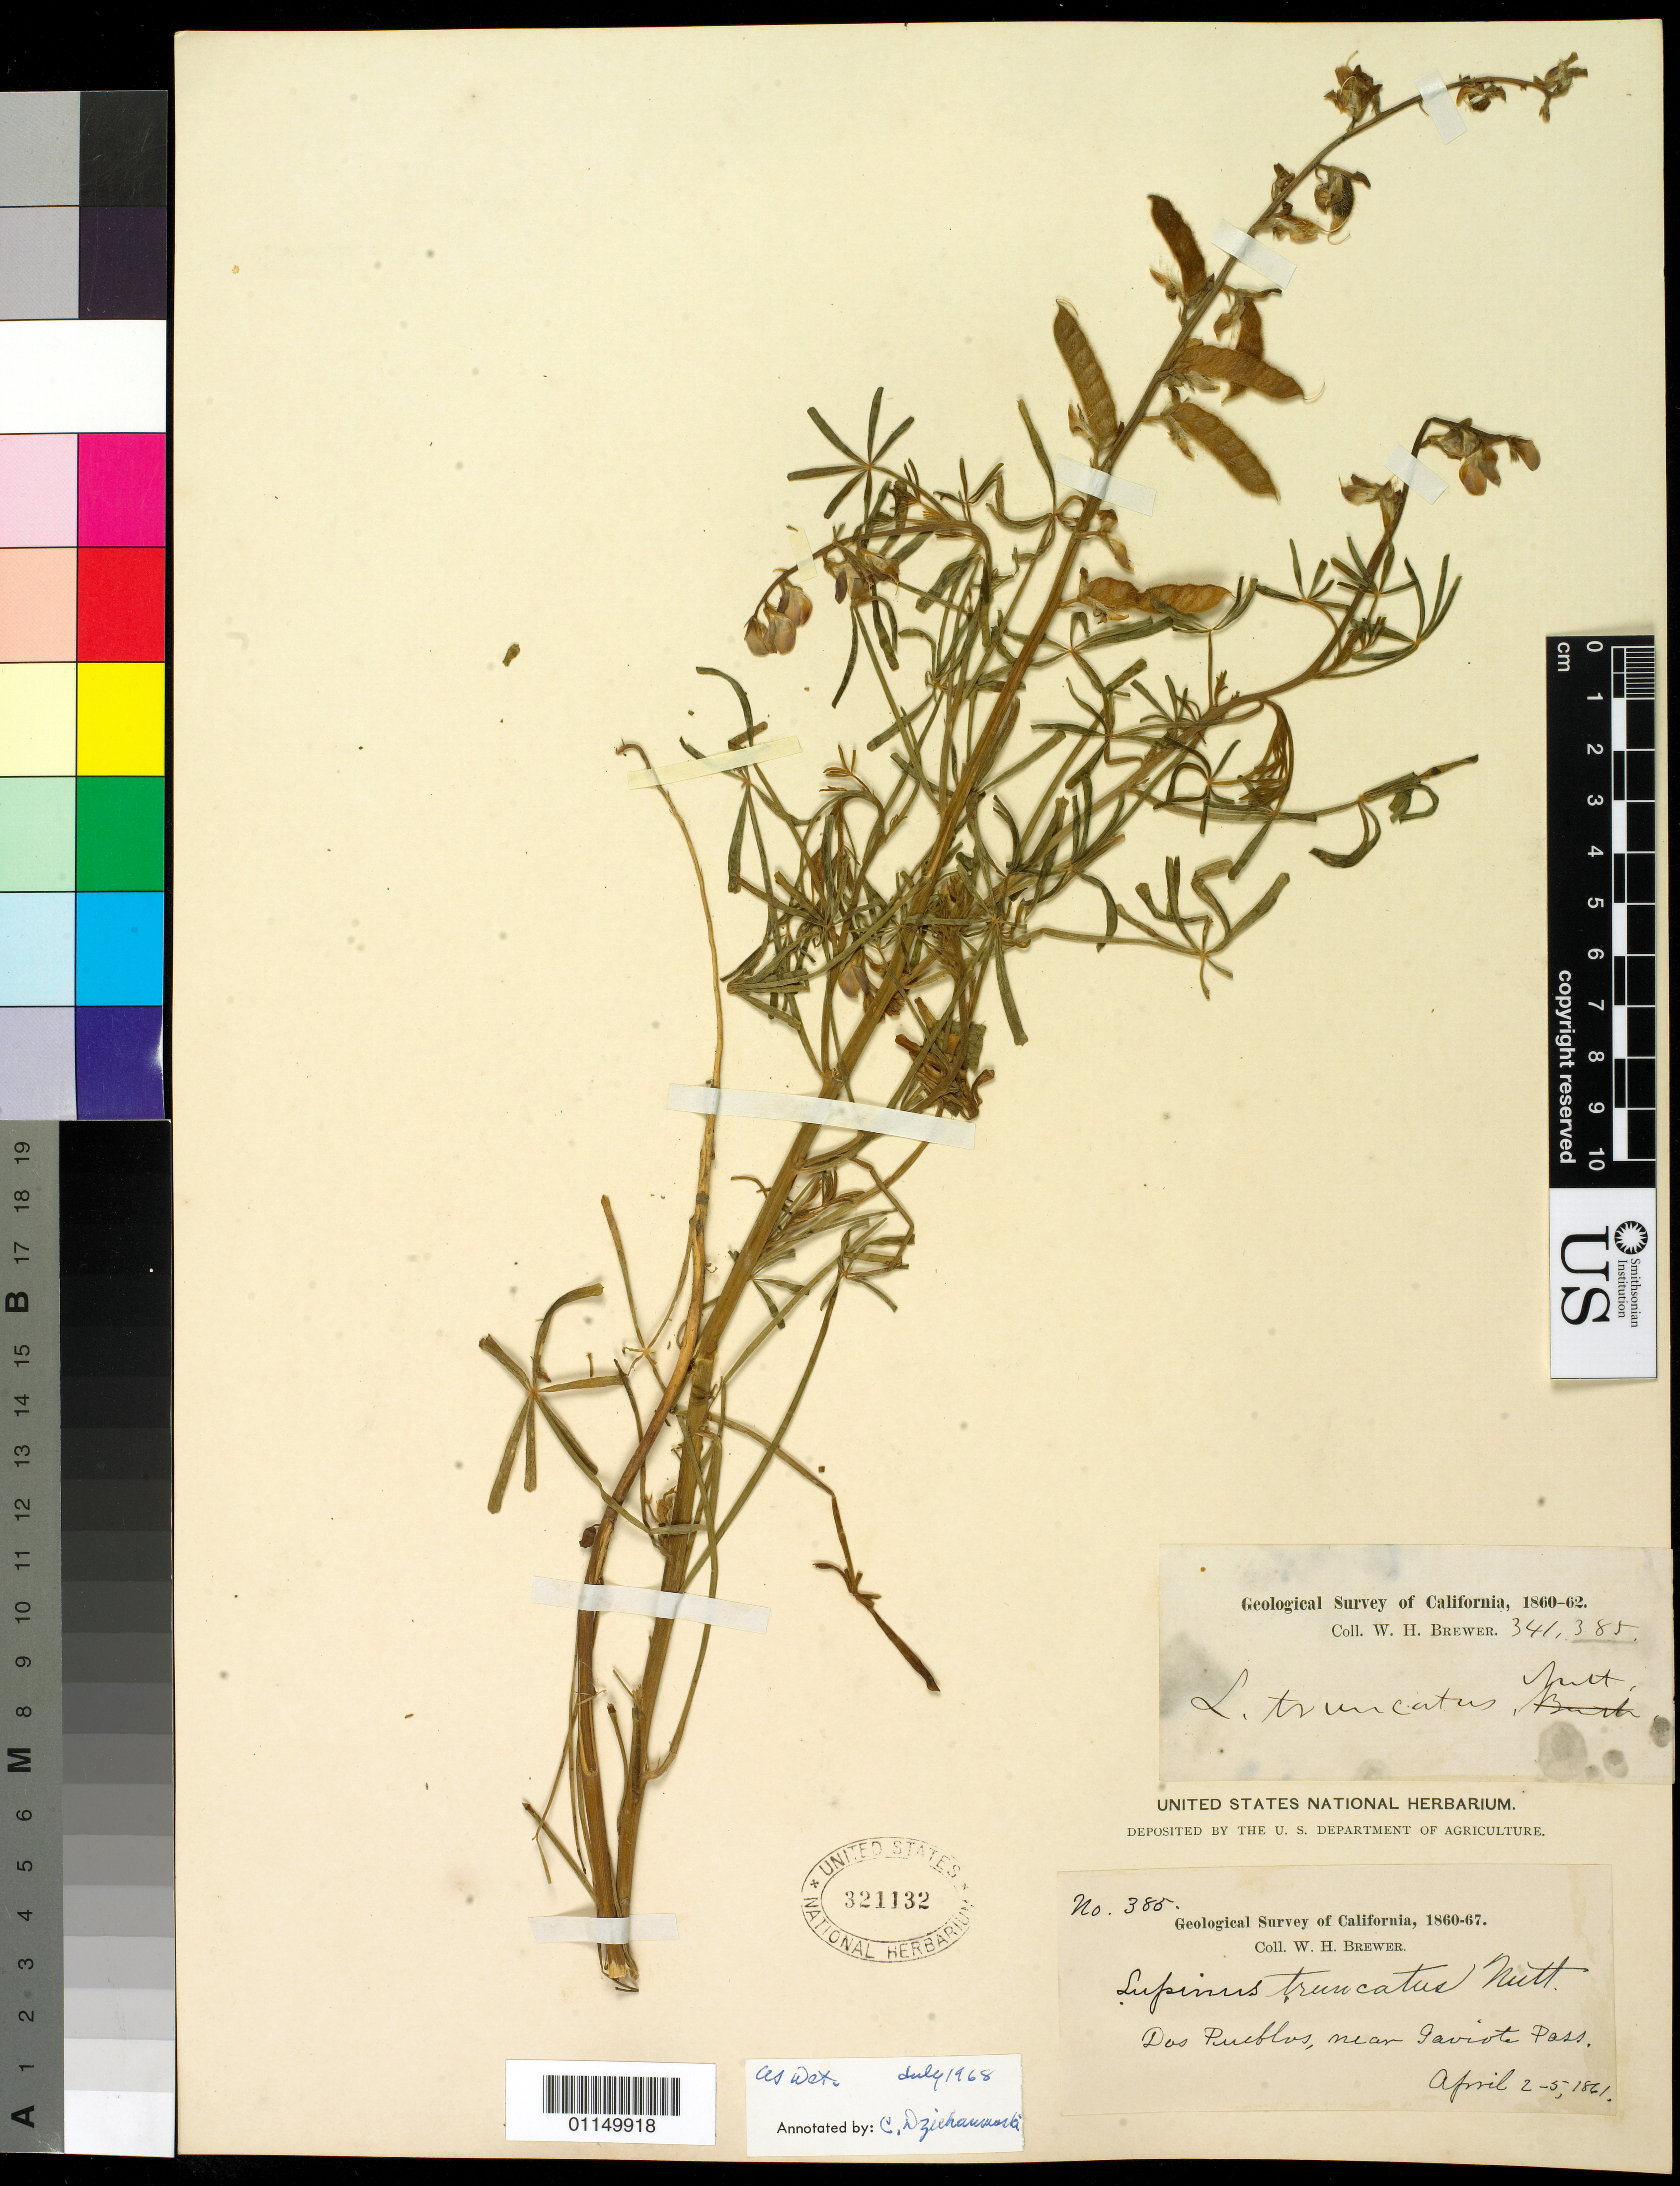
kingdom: Plantae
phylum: Tracheophyta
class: Magnoliopsida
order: Fabales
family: Fabaceae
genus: Lupinus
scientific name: Lupinus truncatus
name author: Nutt. ex Hook. & Arn.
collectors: W. H. Brewer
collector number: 385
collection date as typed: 02 Apr 1861 to 05 Apr 1861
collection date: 1861-04-02/1861-04-05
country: United States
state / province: California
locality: Dos Pueblos, near Gairota Pass.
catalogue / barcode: US 321132